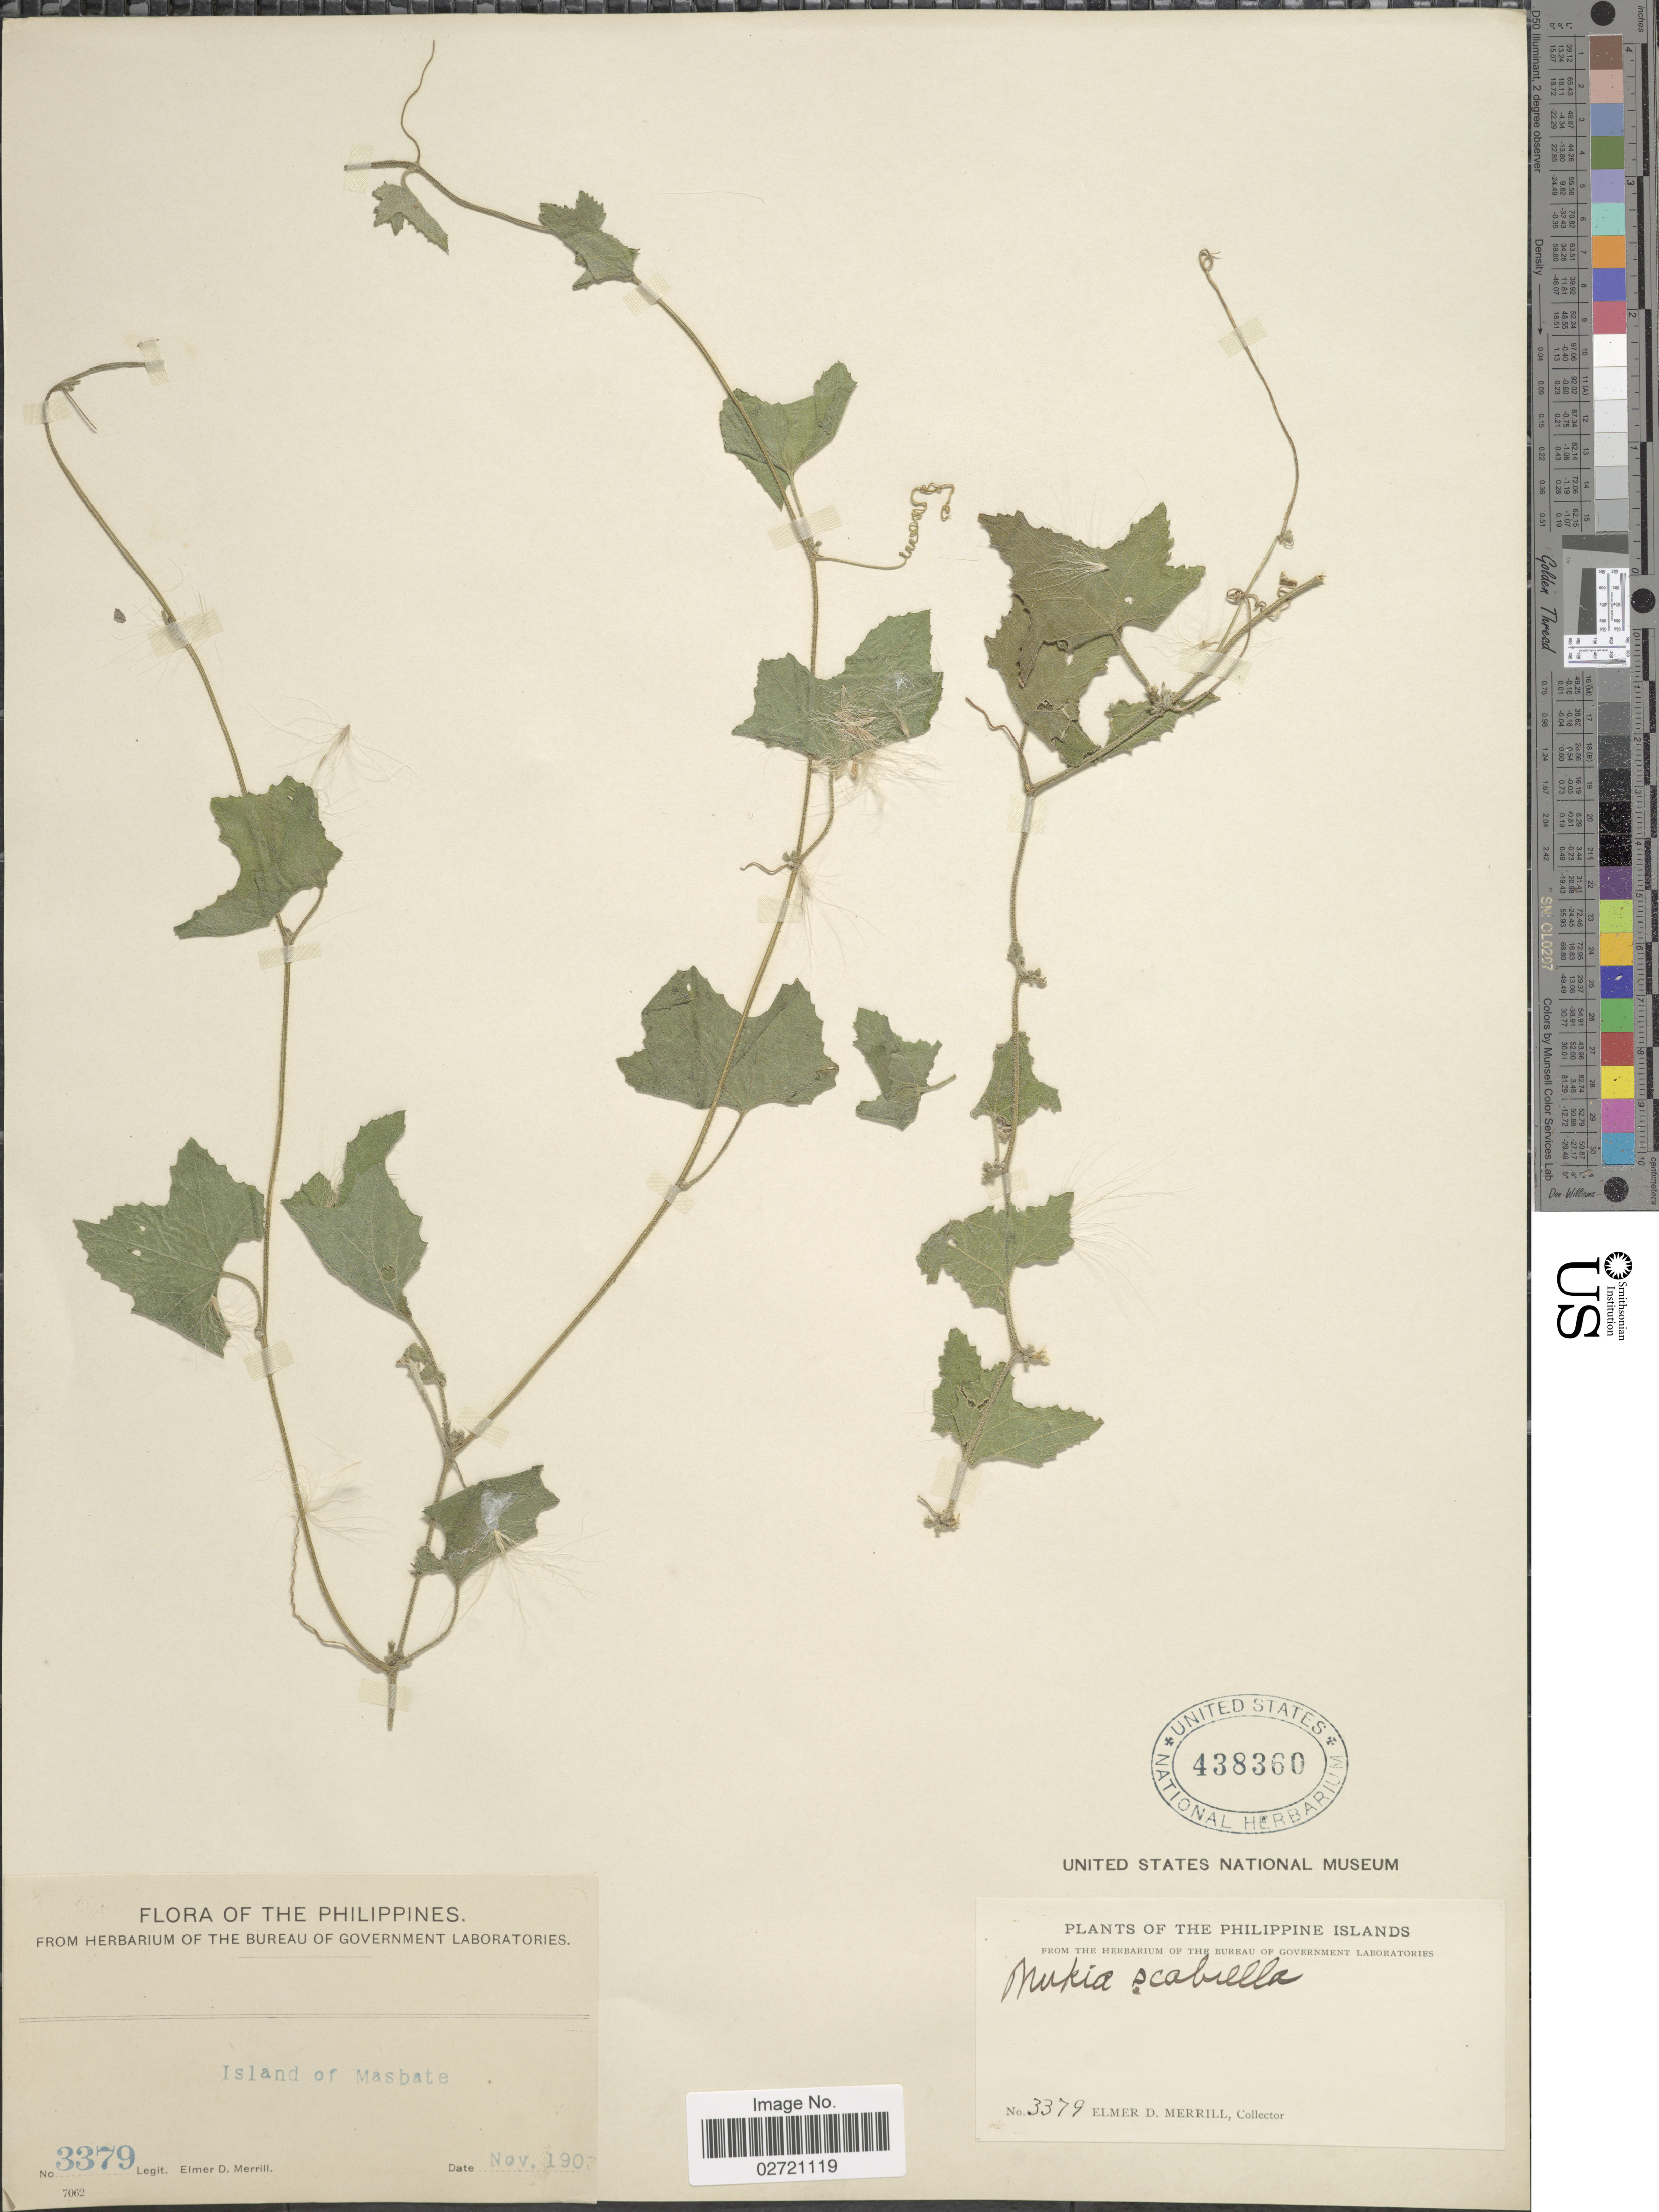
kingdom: Plantae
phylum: Tracheophyta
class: Magnoliopsida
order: Cucurbitales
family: Cucurbitaceae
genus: Cucumis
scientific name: Cucumis maderaspatanus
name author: L.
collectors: E. D. Merrill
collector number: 3379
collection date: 1907-11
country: Philippines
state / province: Bicol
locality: Island of Masbate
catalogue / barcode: US 438360